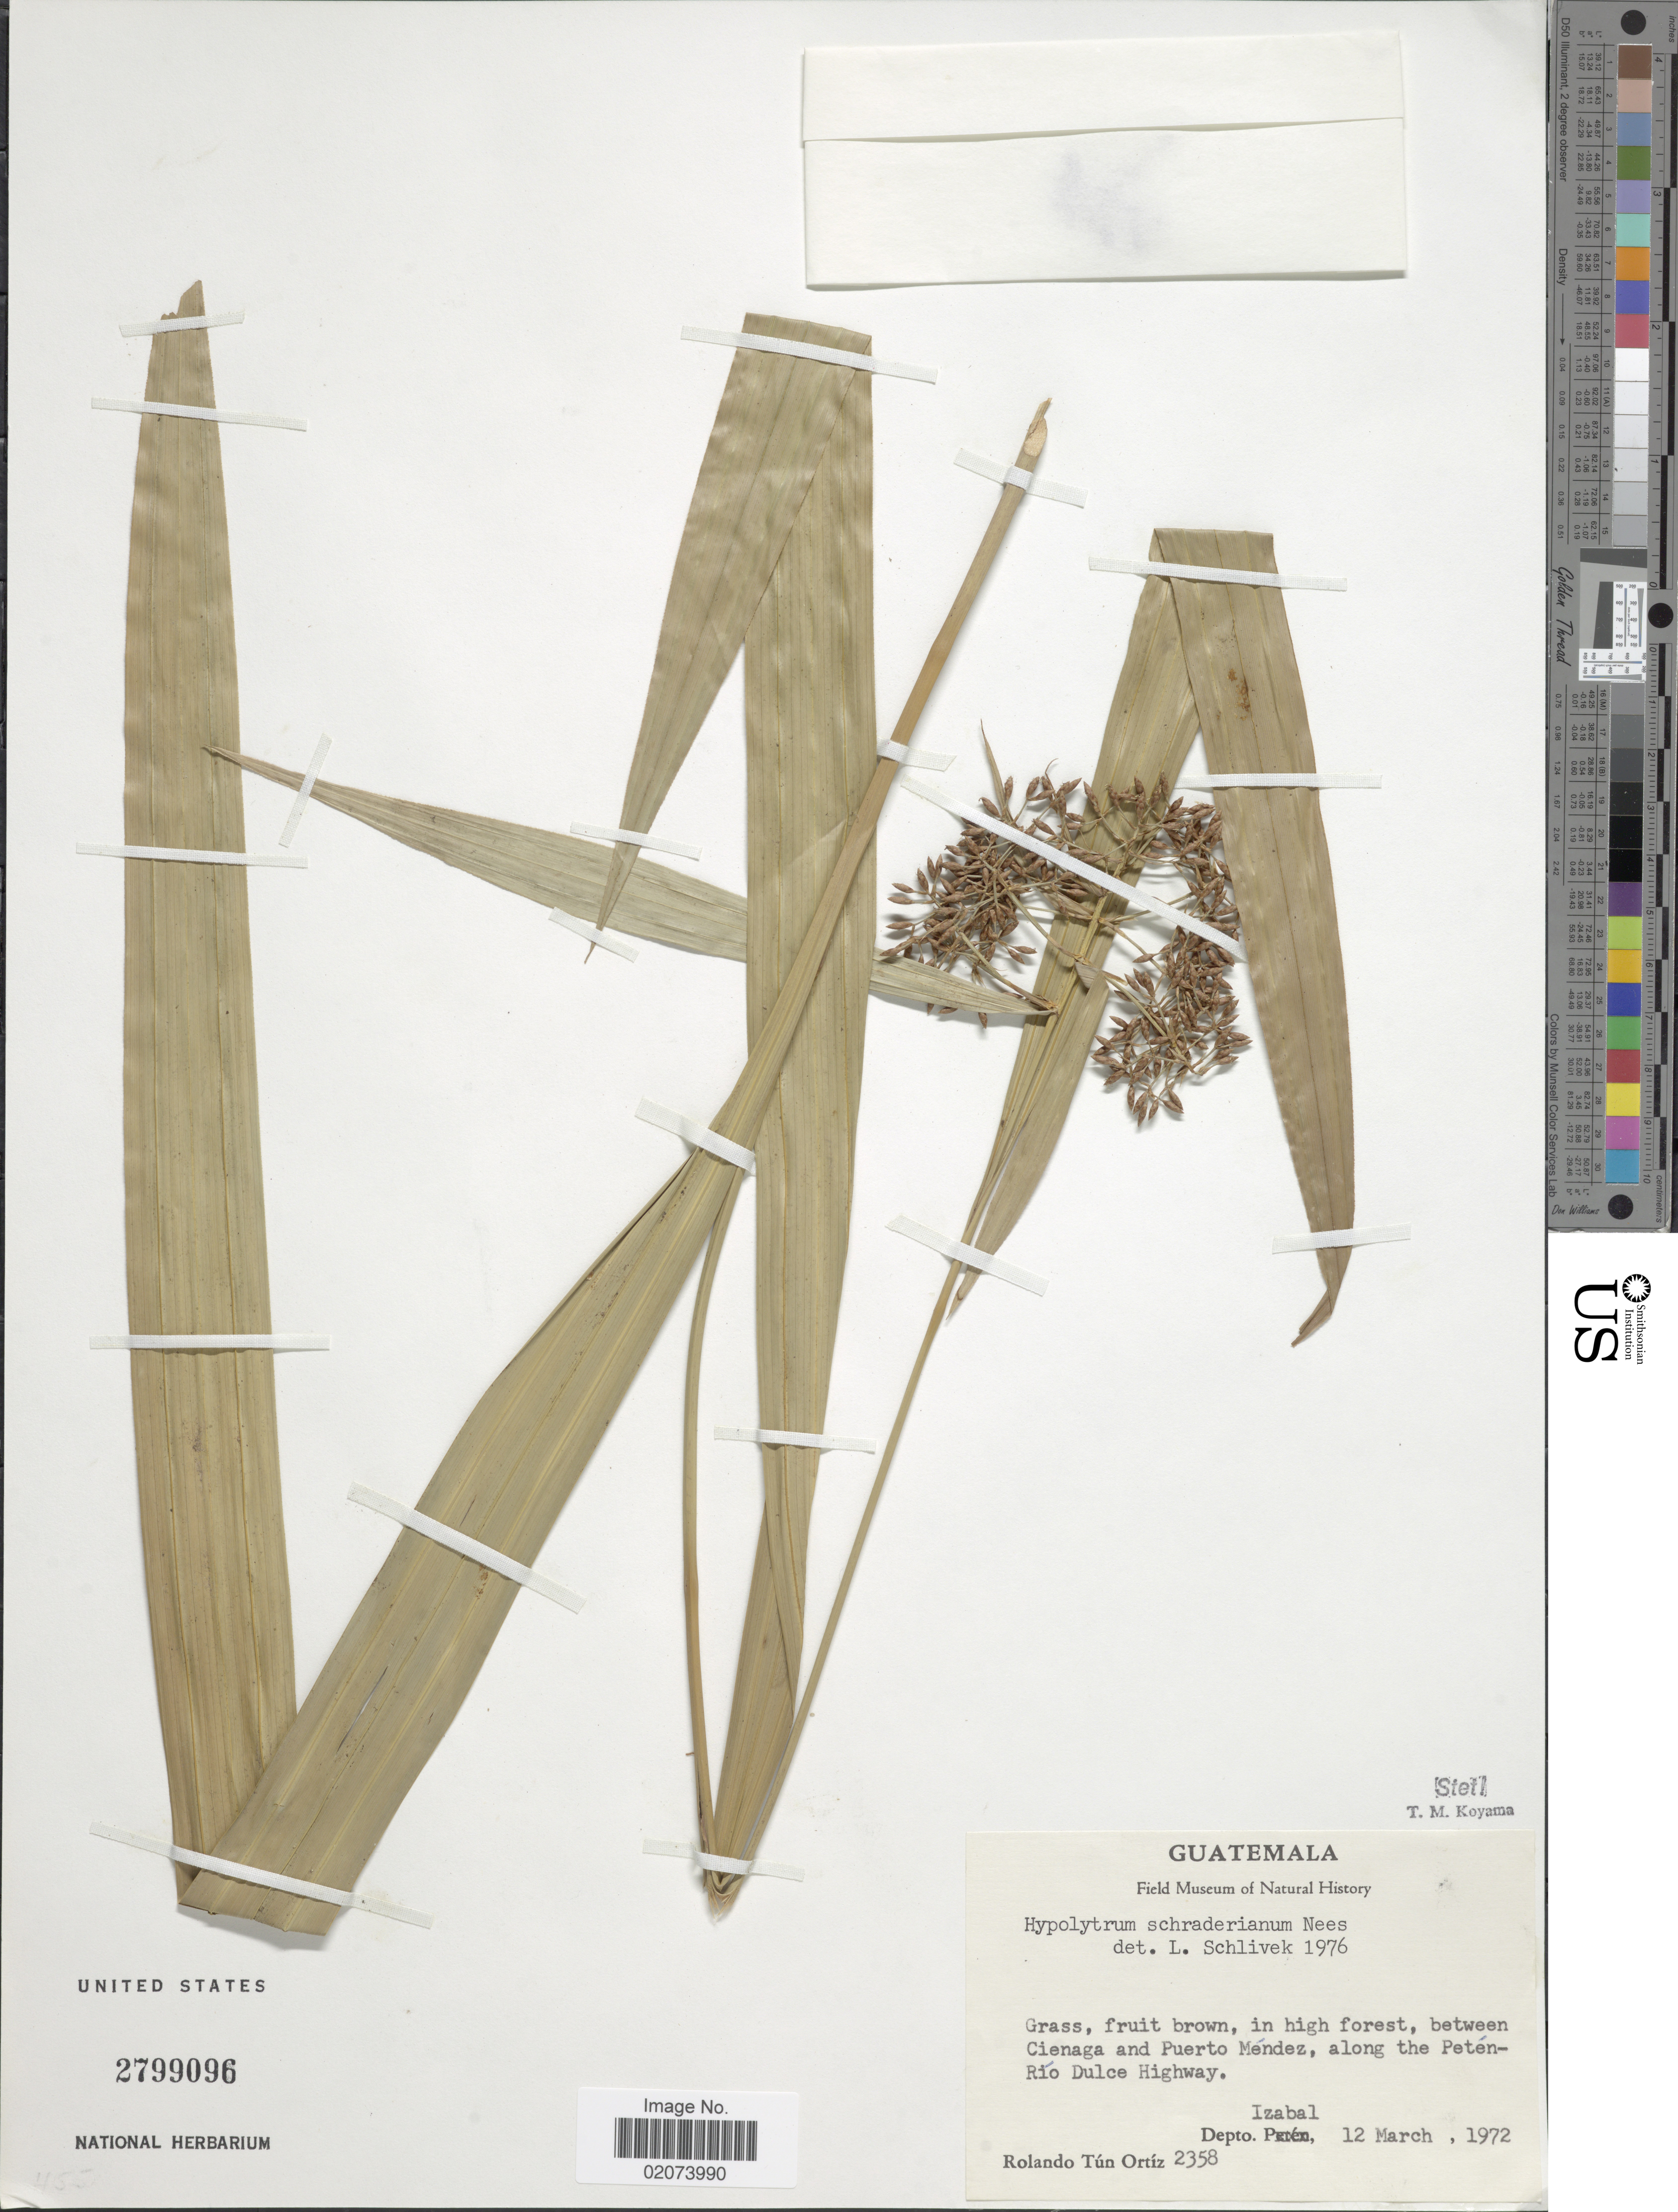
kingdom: Plantae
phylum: Tracheophyta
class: Liliopsida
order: Poales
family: Cyperaceae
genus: Hypolytrum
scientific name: Hypolytrum schraderianum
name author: Nees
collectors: R. T. Ortíz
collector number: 2358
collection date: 1972-03-12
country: Guatemala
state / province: Izabal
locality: Between Cienaga and Puerto Mendez, along the Peten-Rio Dulce Highway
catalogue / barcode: US 2799096